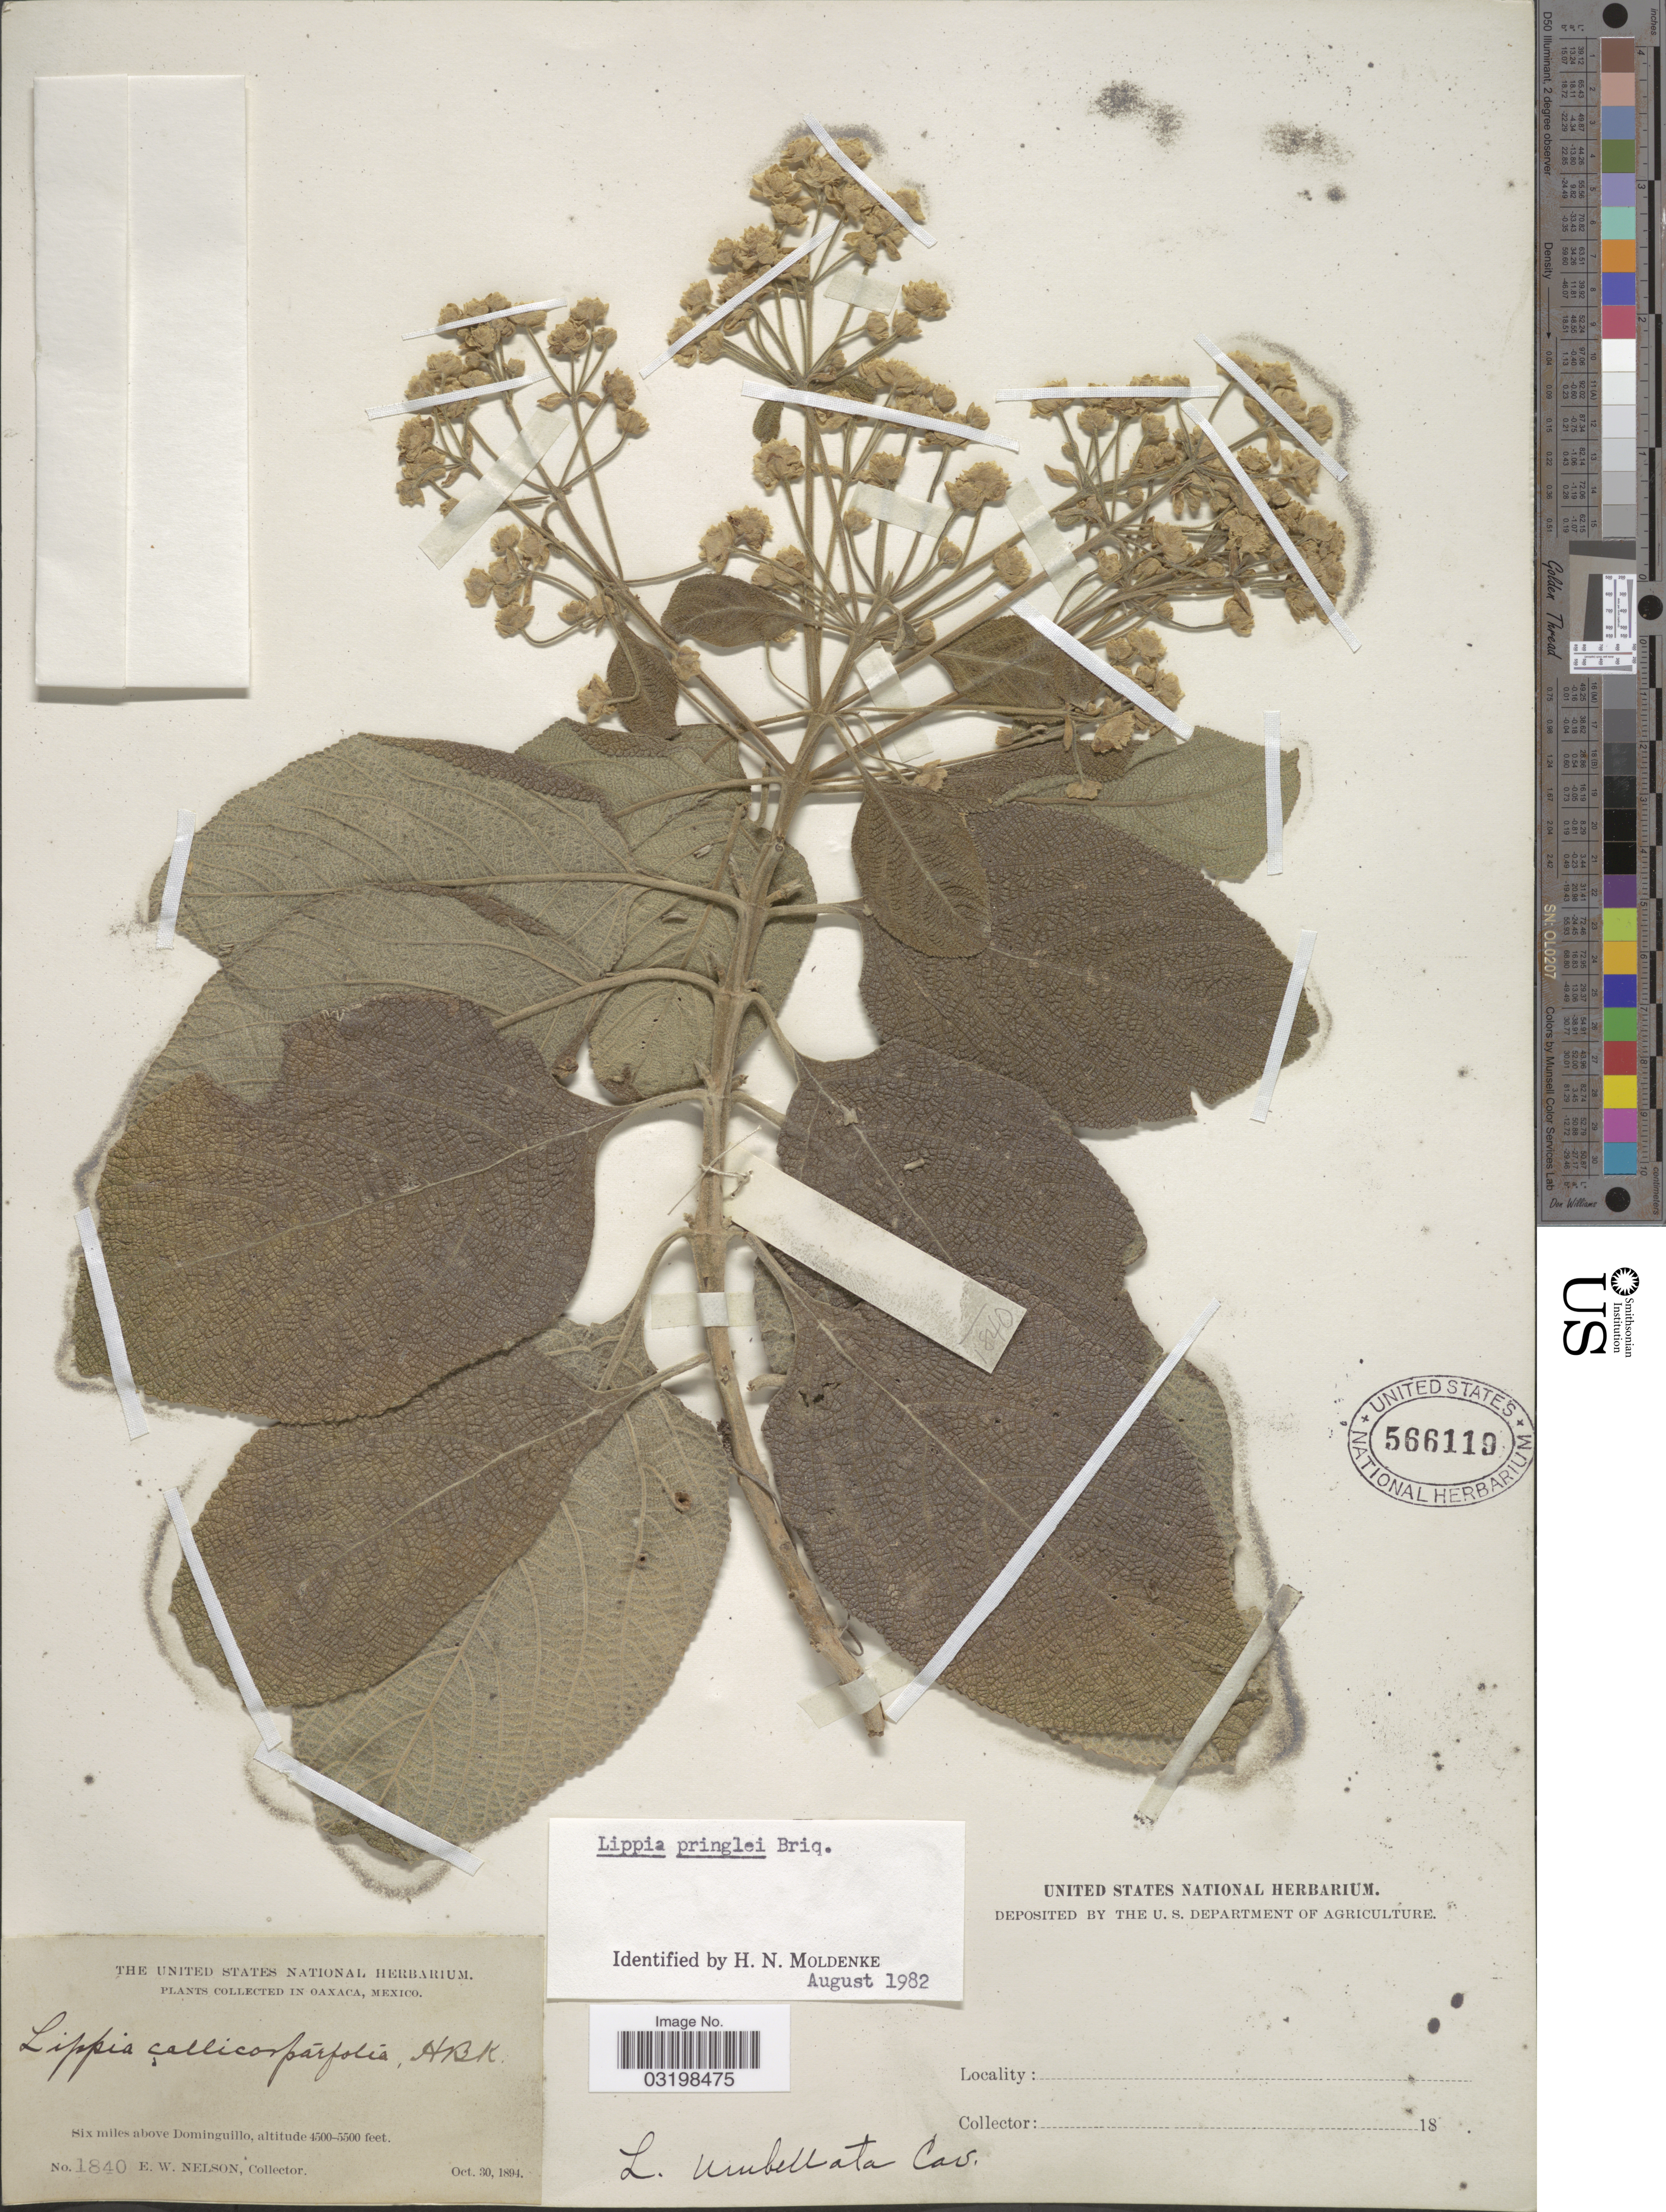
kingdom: Plantae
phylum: Tracheophyta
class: Magnoliopsida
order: Lamiales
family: Verbenaceae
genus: Lippia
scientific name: Lippia umbellata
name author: Cav.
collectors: E. W. Nelson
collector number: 1840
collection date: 1894-10-30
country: Mexico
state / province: Oaxaca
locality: Six miles above Dominguillo.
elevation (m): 1372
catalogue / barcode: US 566119